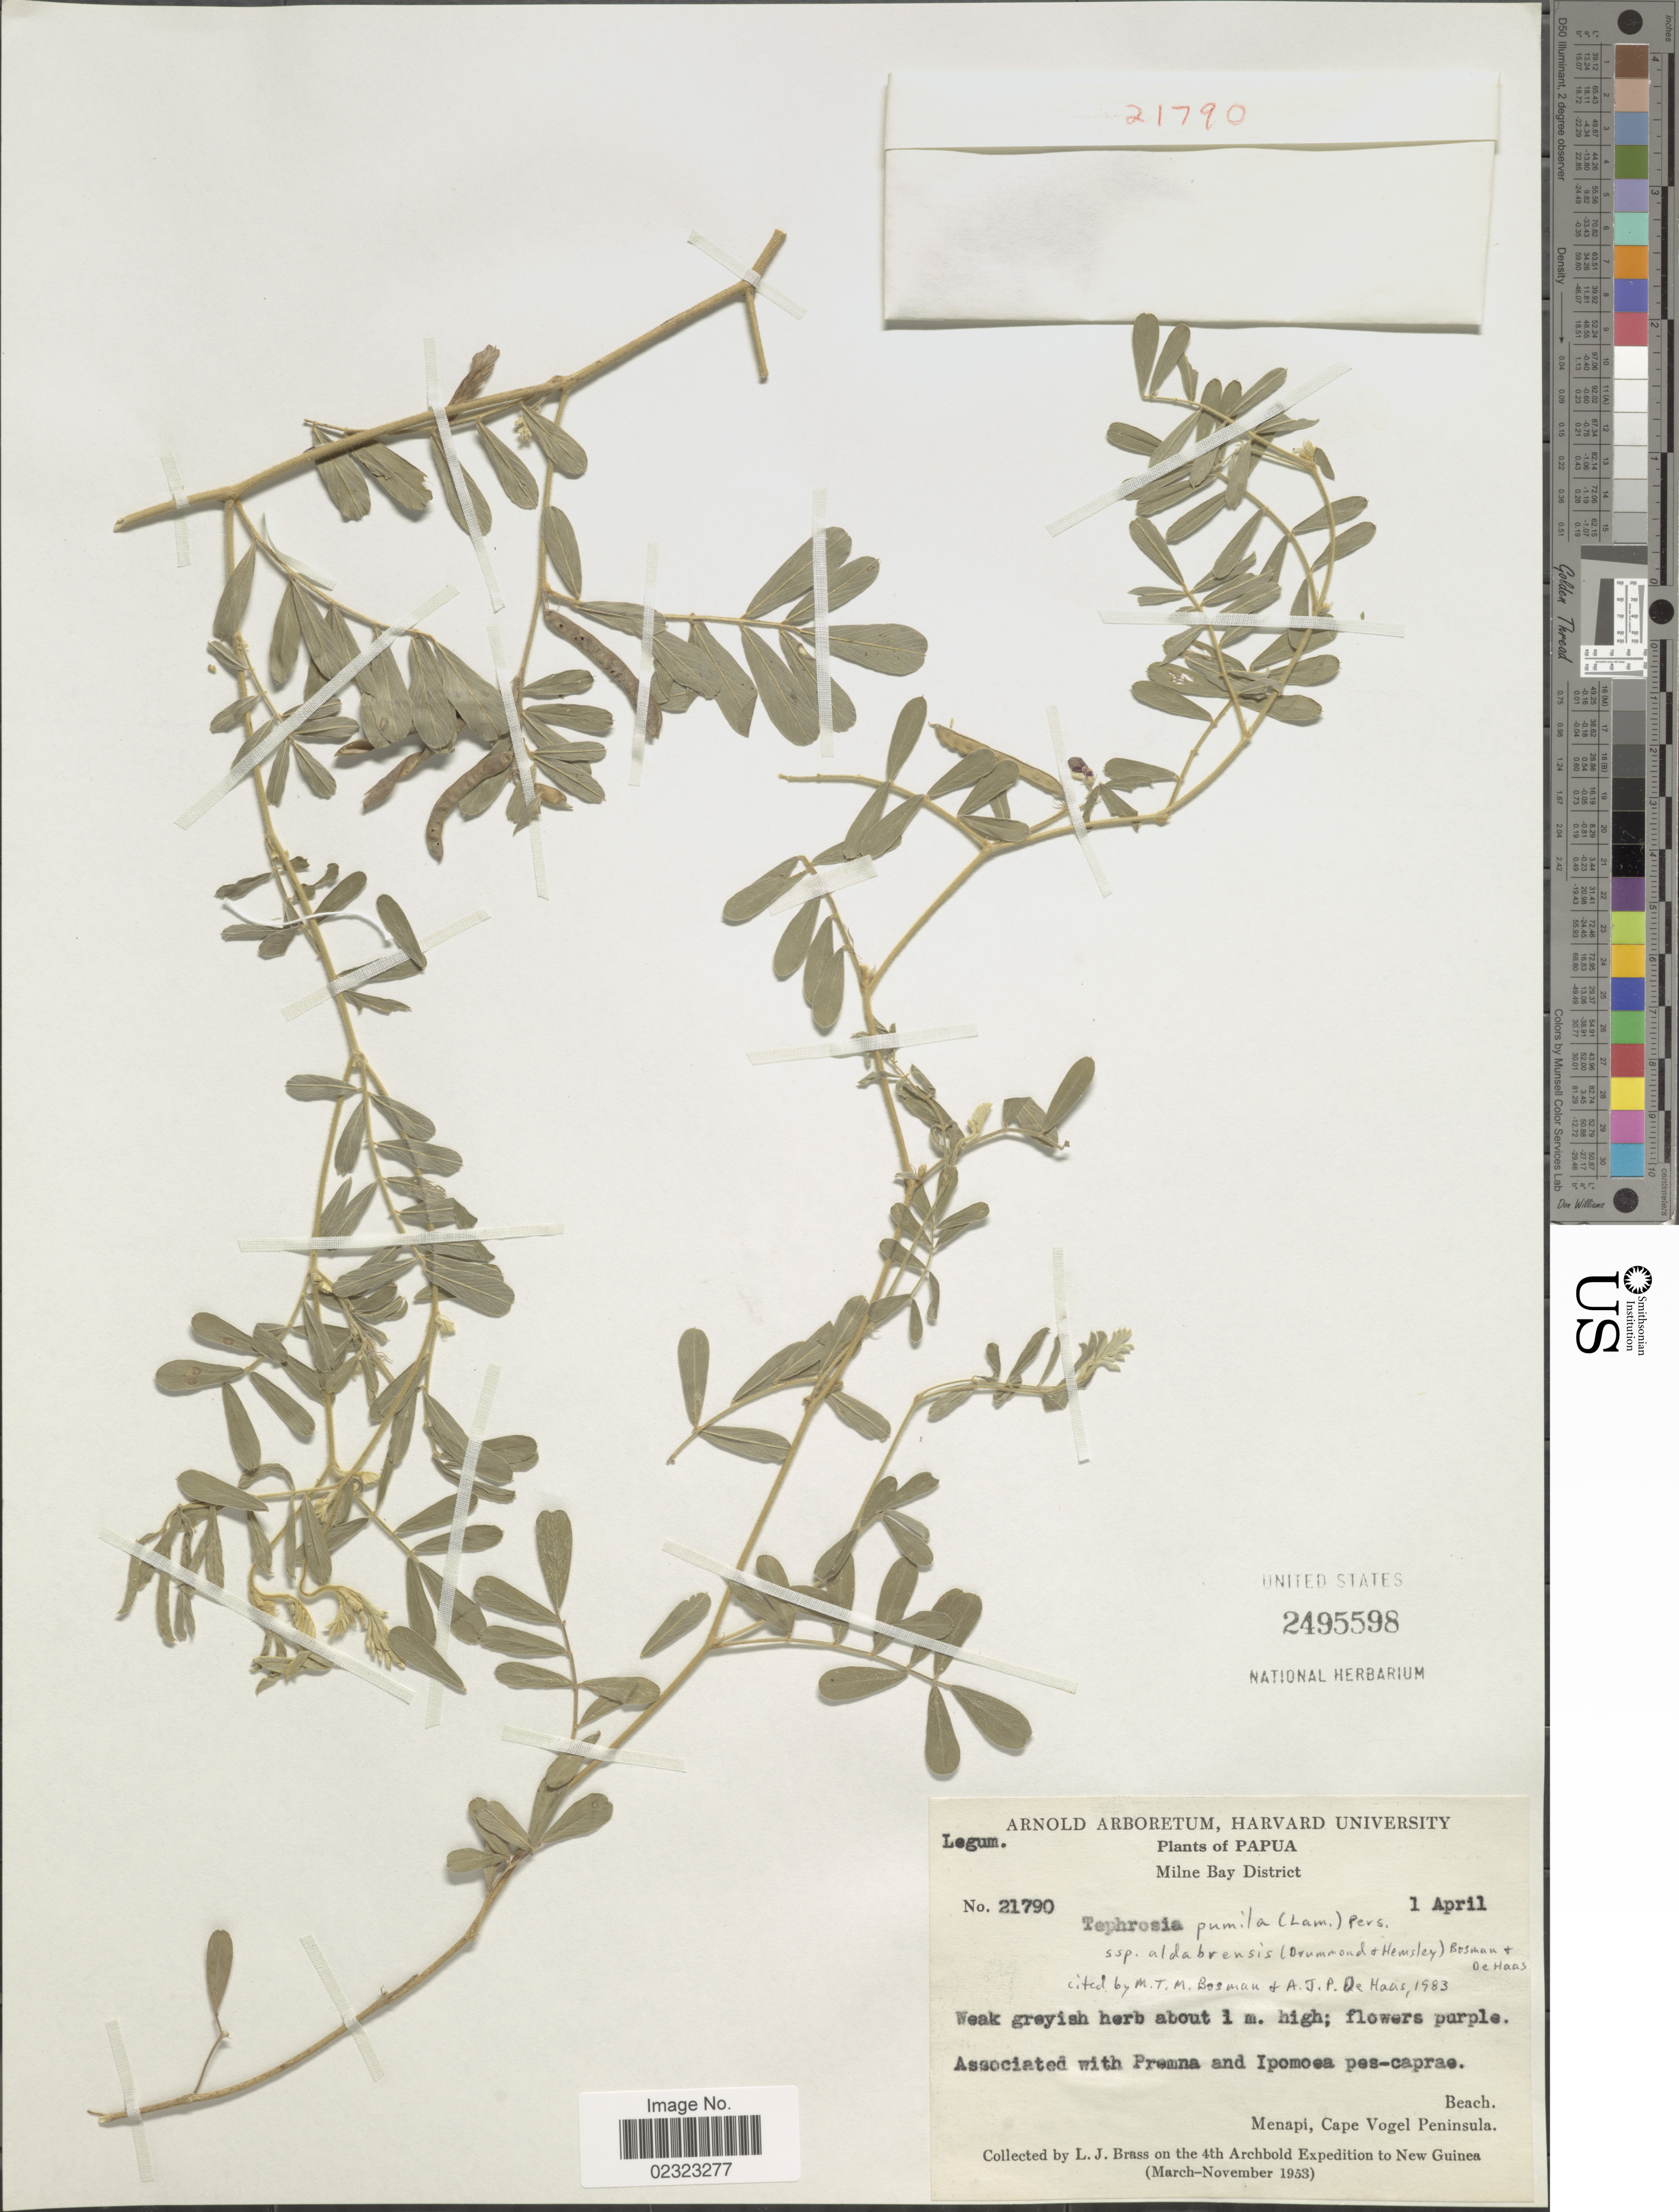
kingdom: Plantae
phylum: Tracheophyta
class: Magnoliopsida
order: Fabales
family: Fabaceae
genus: Tephrosia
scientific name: Tephrosia pumila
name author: (Lam.) Pers.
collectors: L. J. Brass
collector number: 21790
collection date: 1953-04-01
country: Papua New Guinea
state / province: Milne Bay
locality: Papua, Beach, Menapi, Cape Vogel Peninsula.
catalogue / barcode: US 2495598